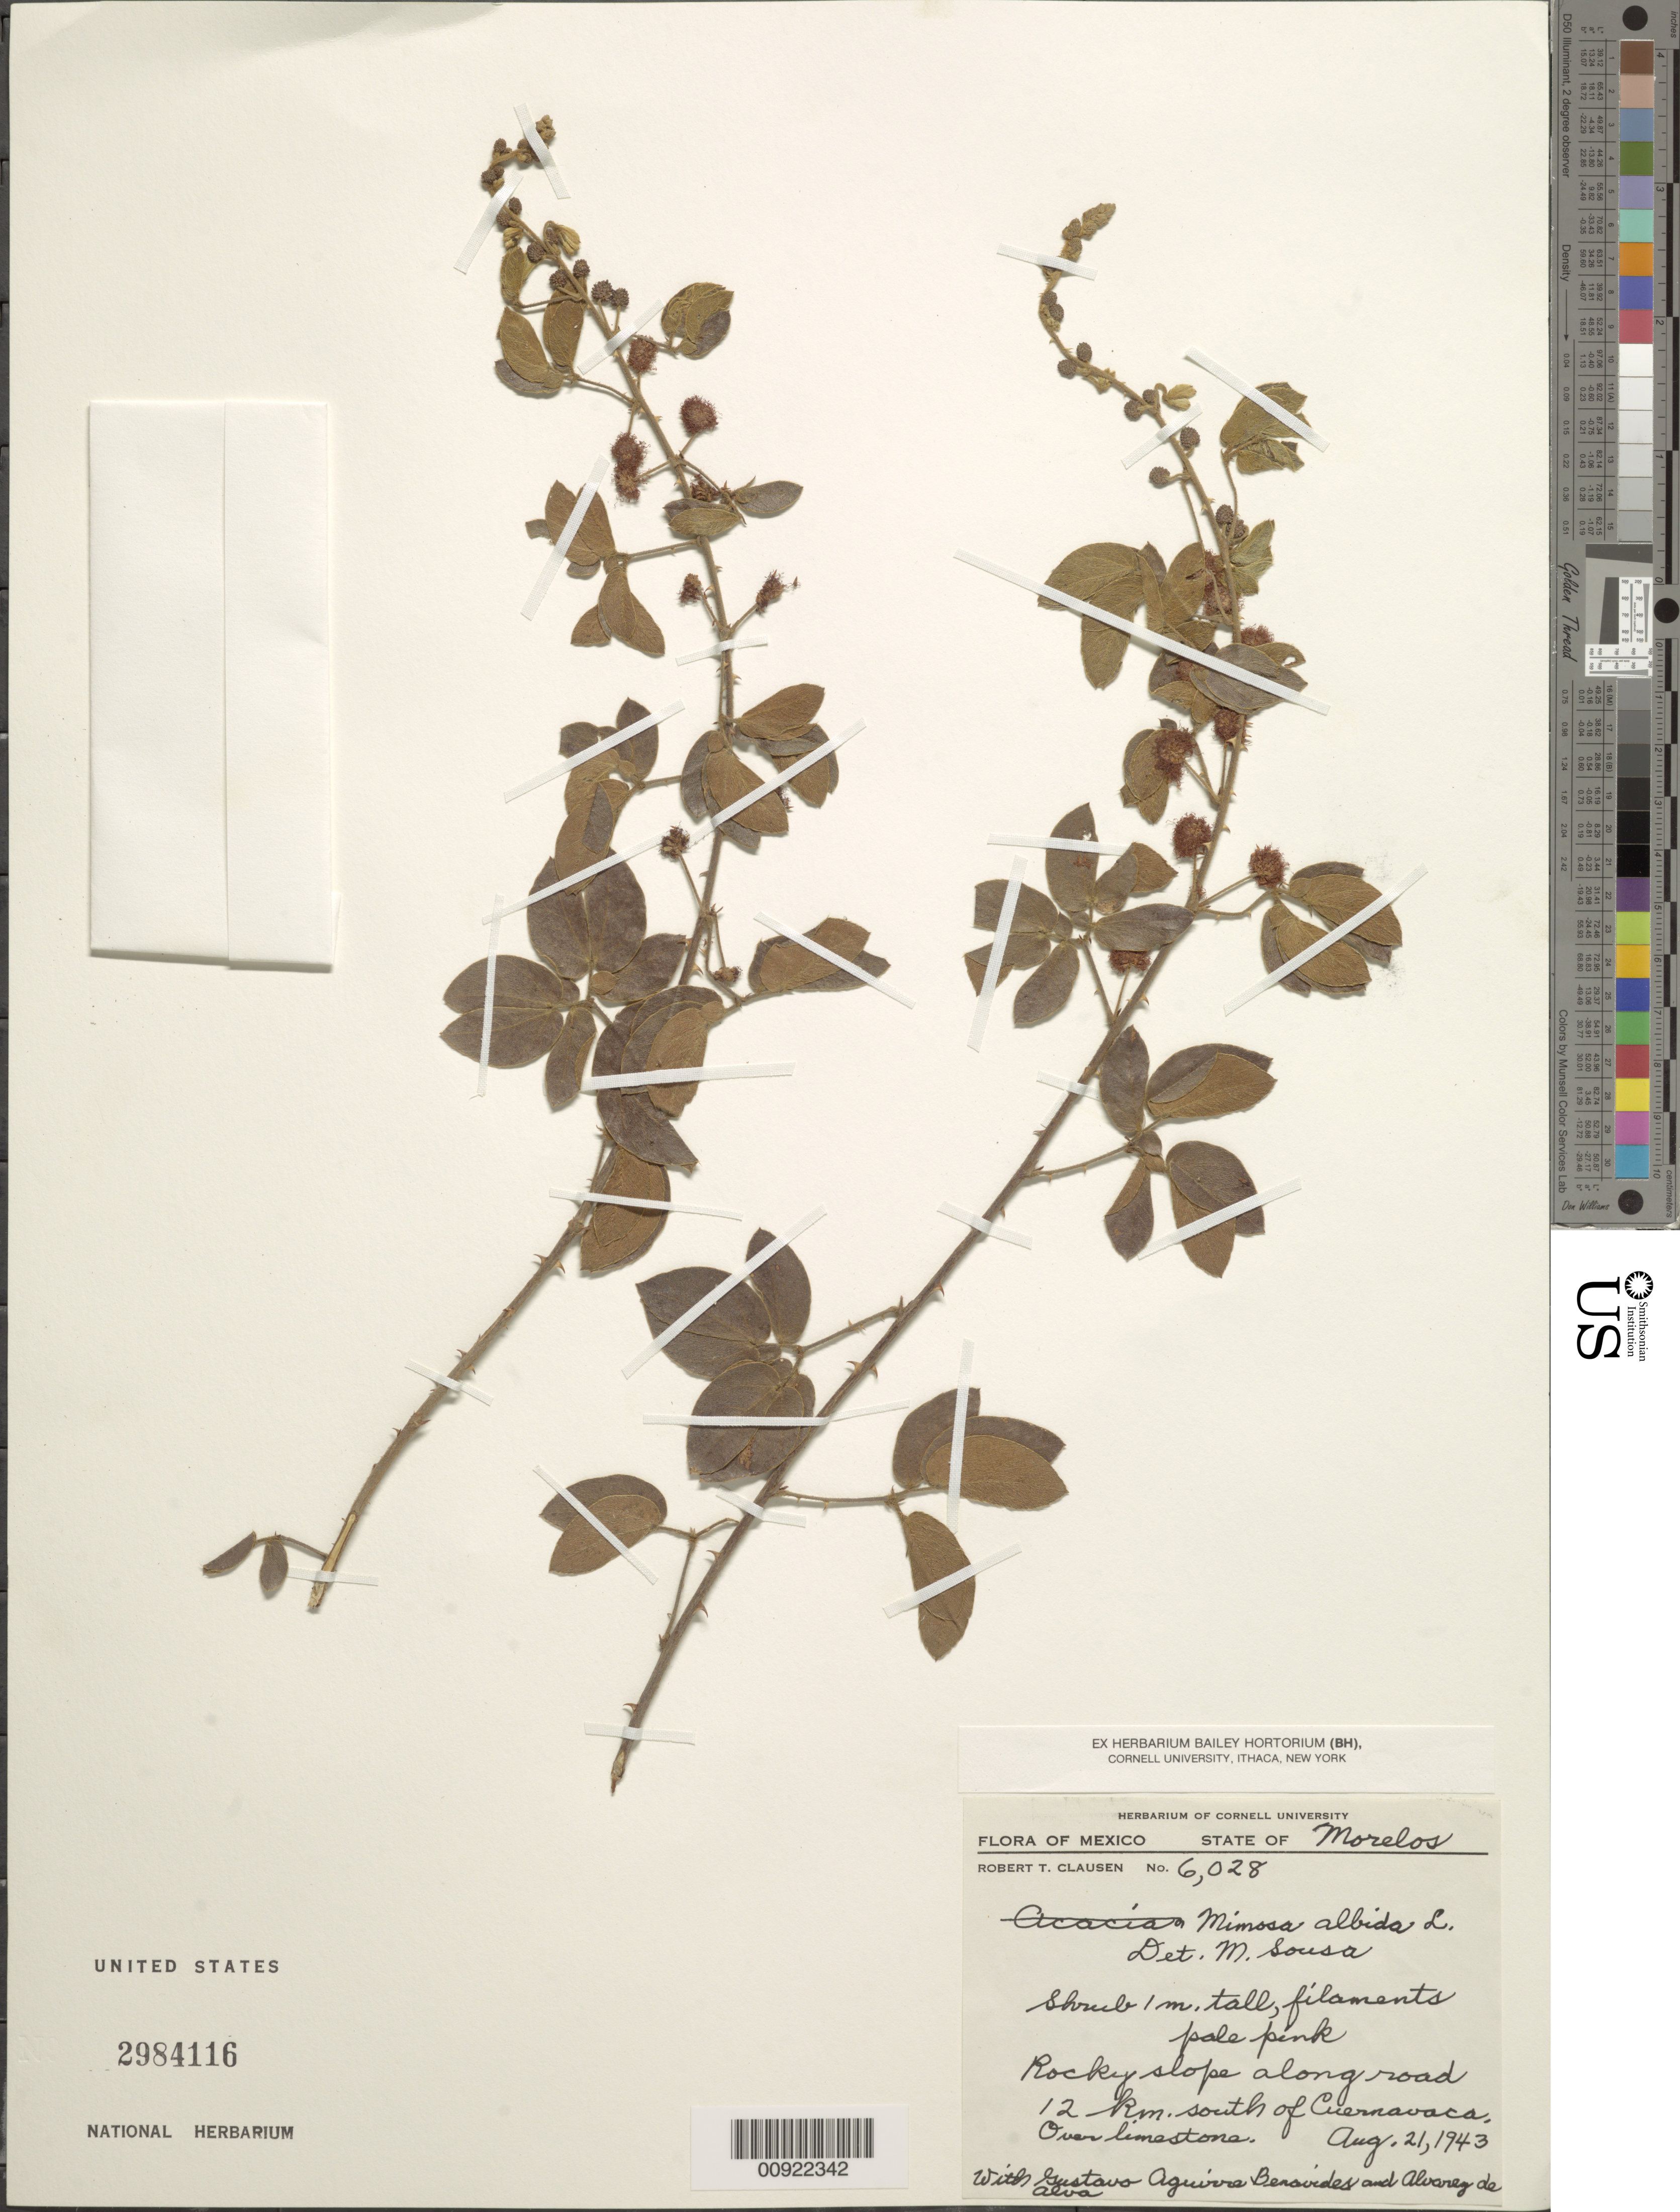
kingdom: Plantae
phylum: Tracheophyta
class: Magnoliopsida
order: Fabales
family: Fabaceae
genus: Mimosa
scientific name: Mimosa albida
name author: Humb. & Bonpl. ex Willd.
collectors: R. T. Clausen, Aguirre Benavides, G. & Alvarez De alva, --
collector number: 6,028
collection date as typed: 21 Aug 1943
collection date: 1943-08-21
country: Mexico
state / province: Morelos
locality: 12 km. south of Cuernavaca, State of Morelos.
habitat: Rocky slope along road over limestone.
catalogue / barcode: US 2984116